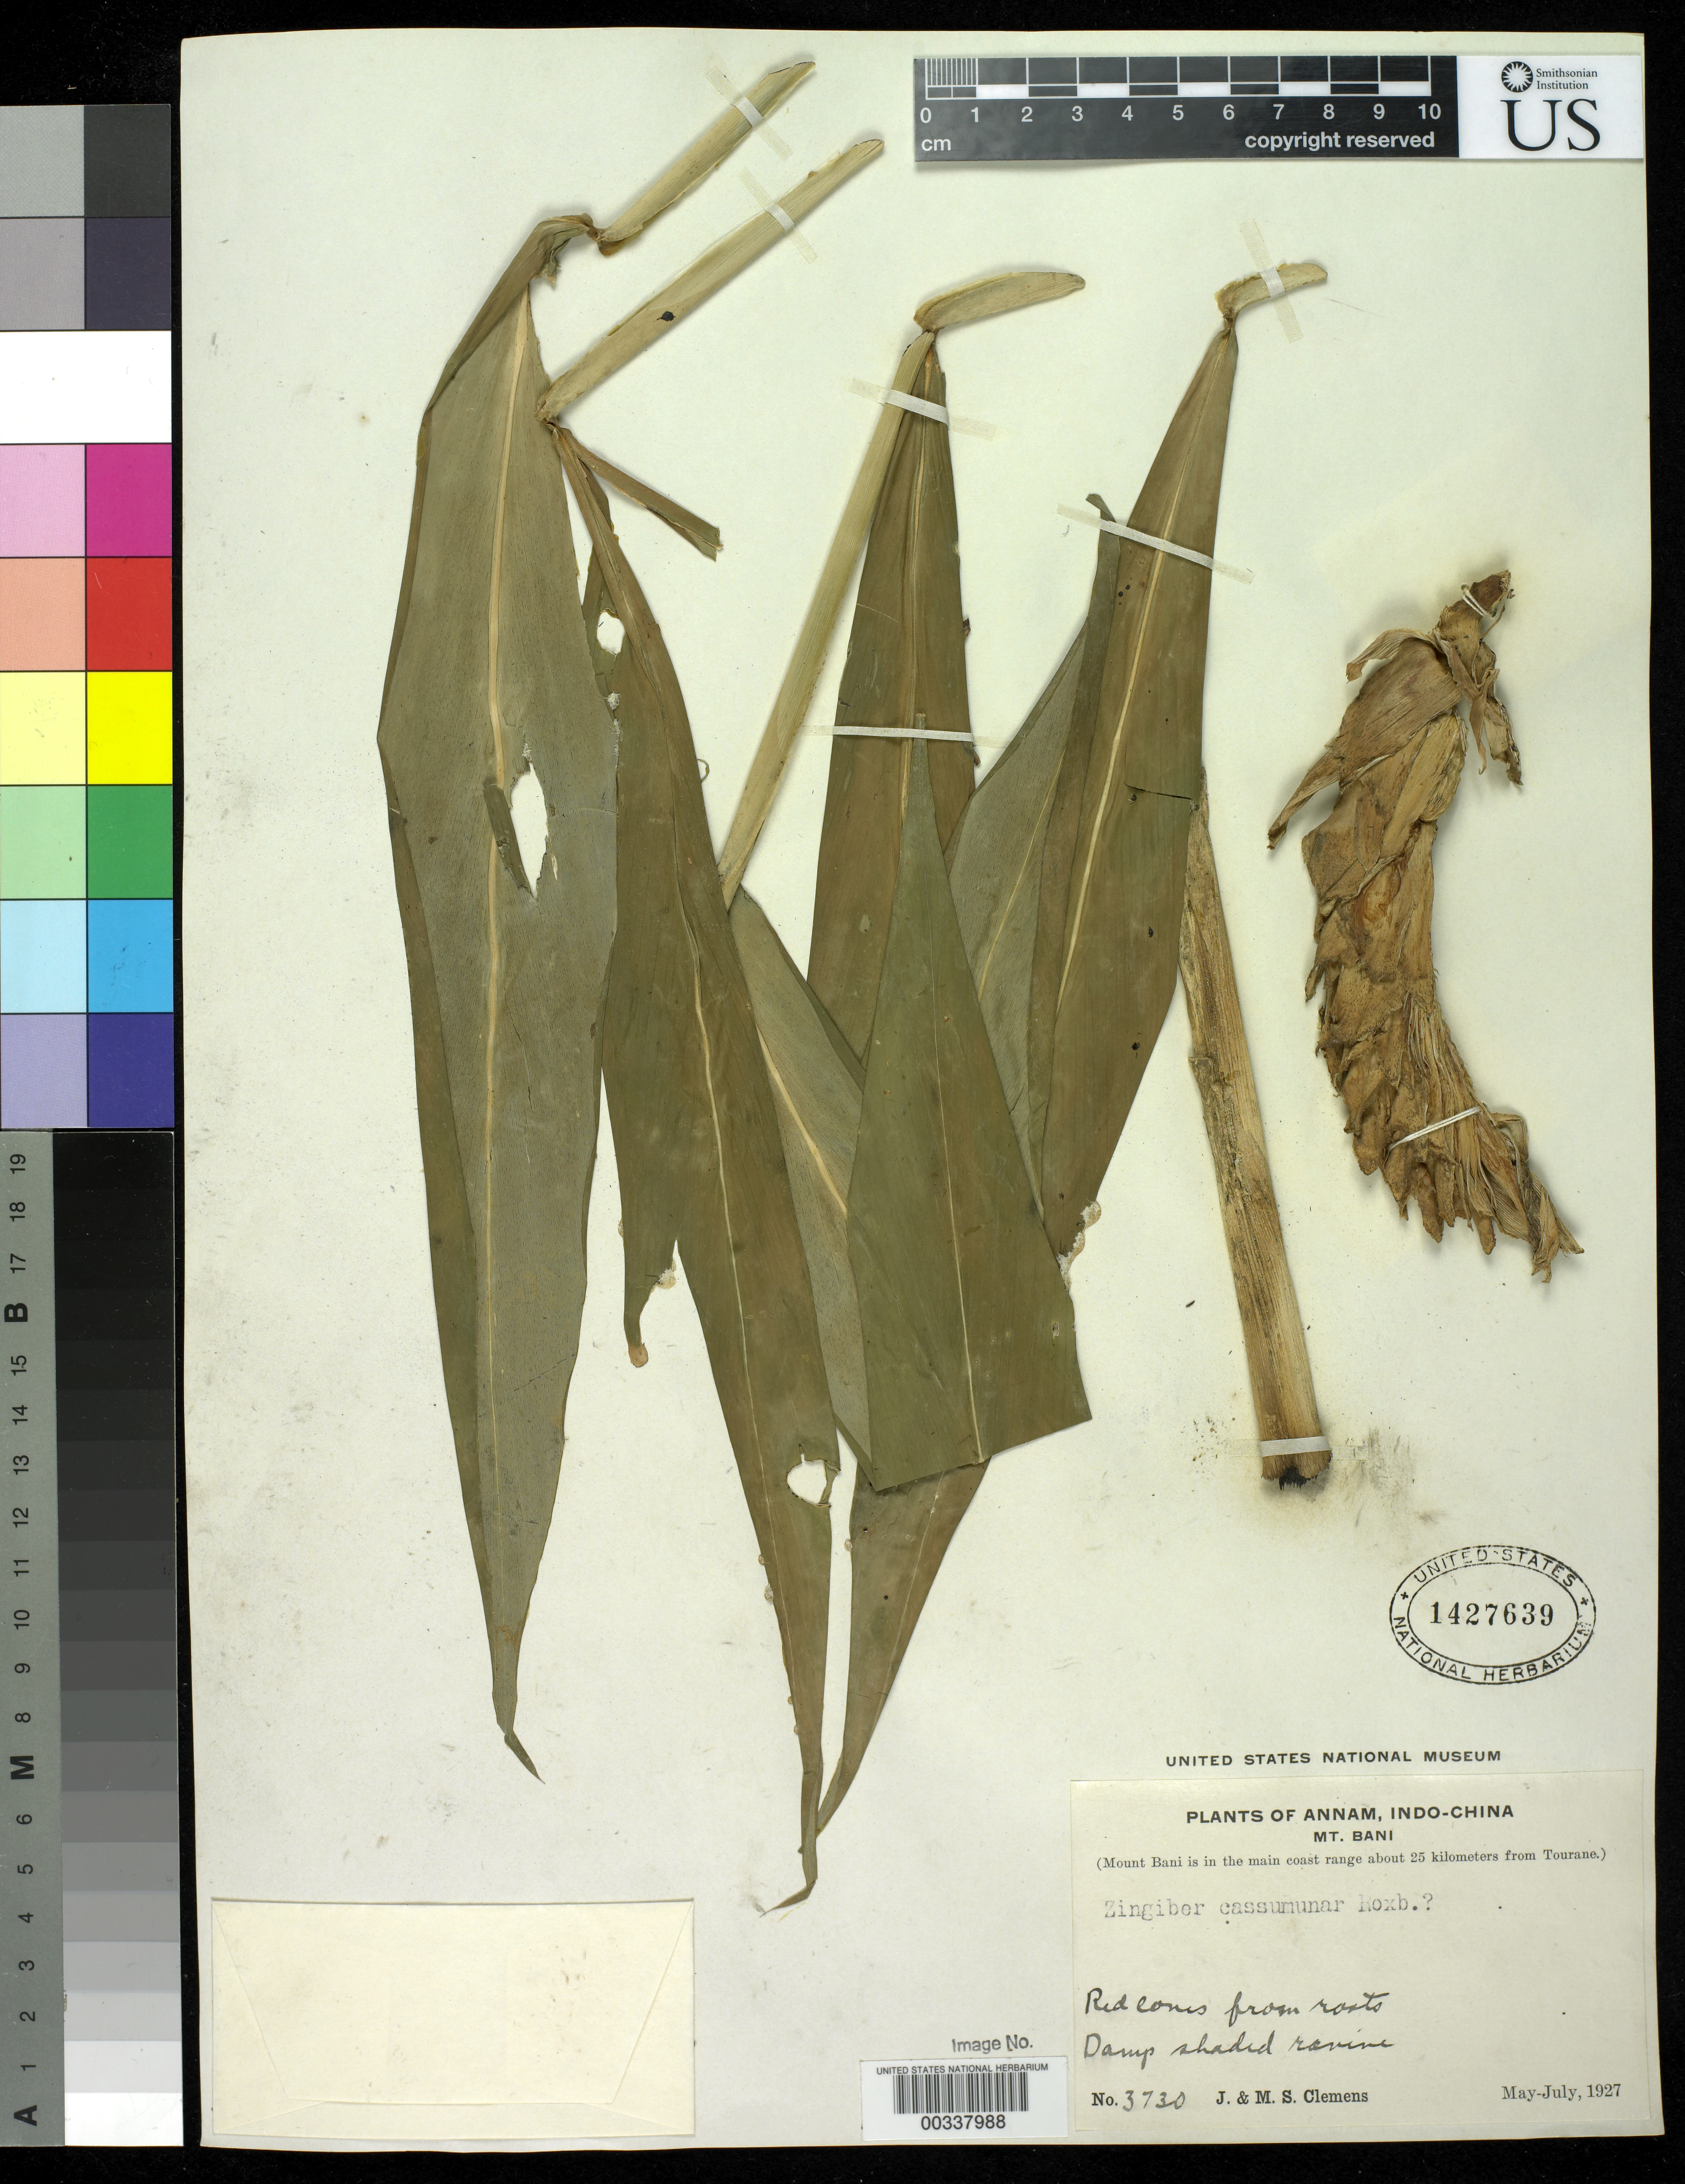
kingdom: Plantae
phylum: Tracheophyta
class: Liliopsida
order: Zingiberales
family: Zingiberaceae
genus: Zingiber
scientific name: Zingiber cassumunar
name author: Roxb.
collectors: J. Clemens & M. S. Clemens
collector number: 3730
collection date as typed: May 1927 to -- Jul 1927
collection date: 1927-05/1927-07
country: Vietnam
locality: Plants of annam, indo-china, mt. bani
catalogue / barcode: US 1427639